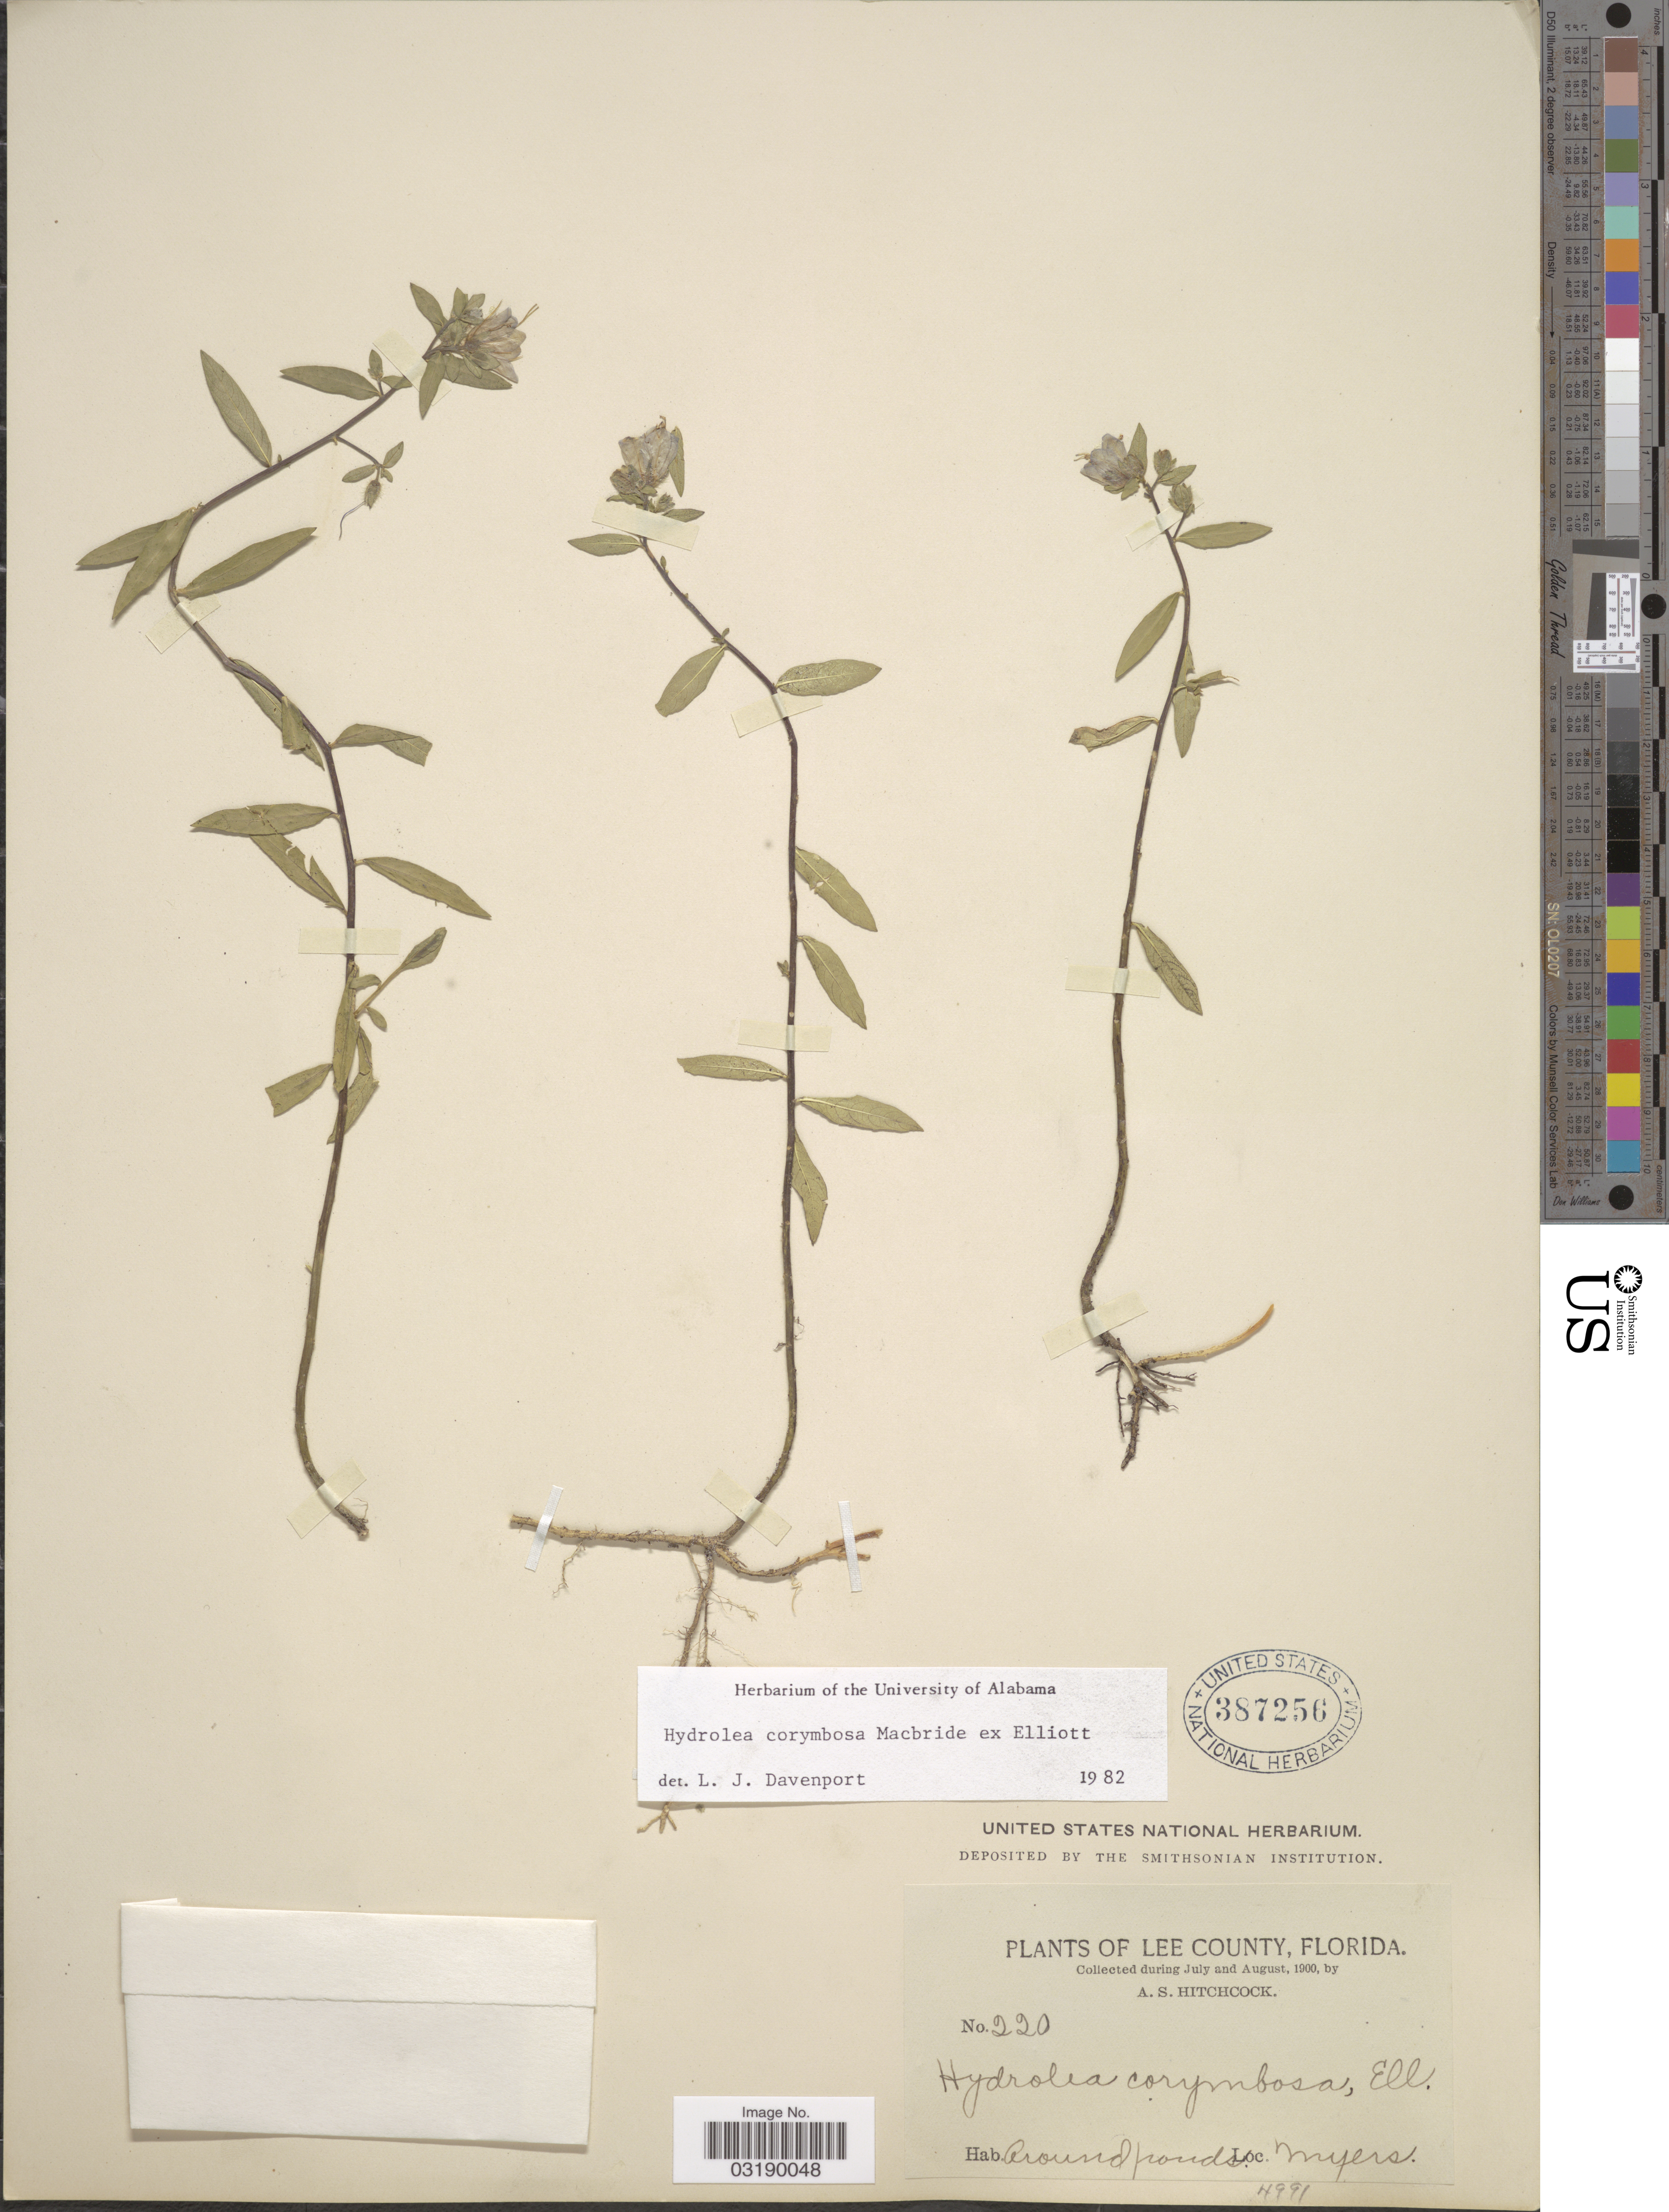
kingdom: Plantae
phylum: Tracheophyta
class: Magnoliopsida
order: Solanales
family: Hydroleaceae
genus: Hydrolea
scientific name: Hydrolea corymbosa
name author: J. Macbr. ex Elliott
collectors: A. S. Hitchcock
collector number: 220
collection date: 1900-07/1900-08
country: United States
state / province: Florida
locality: Lee County. Myers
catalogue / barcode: US 387256